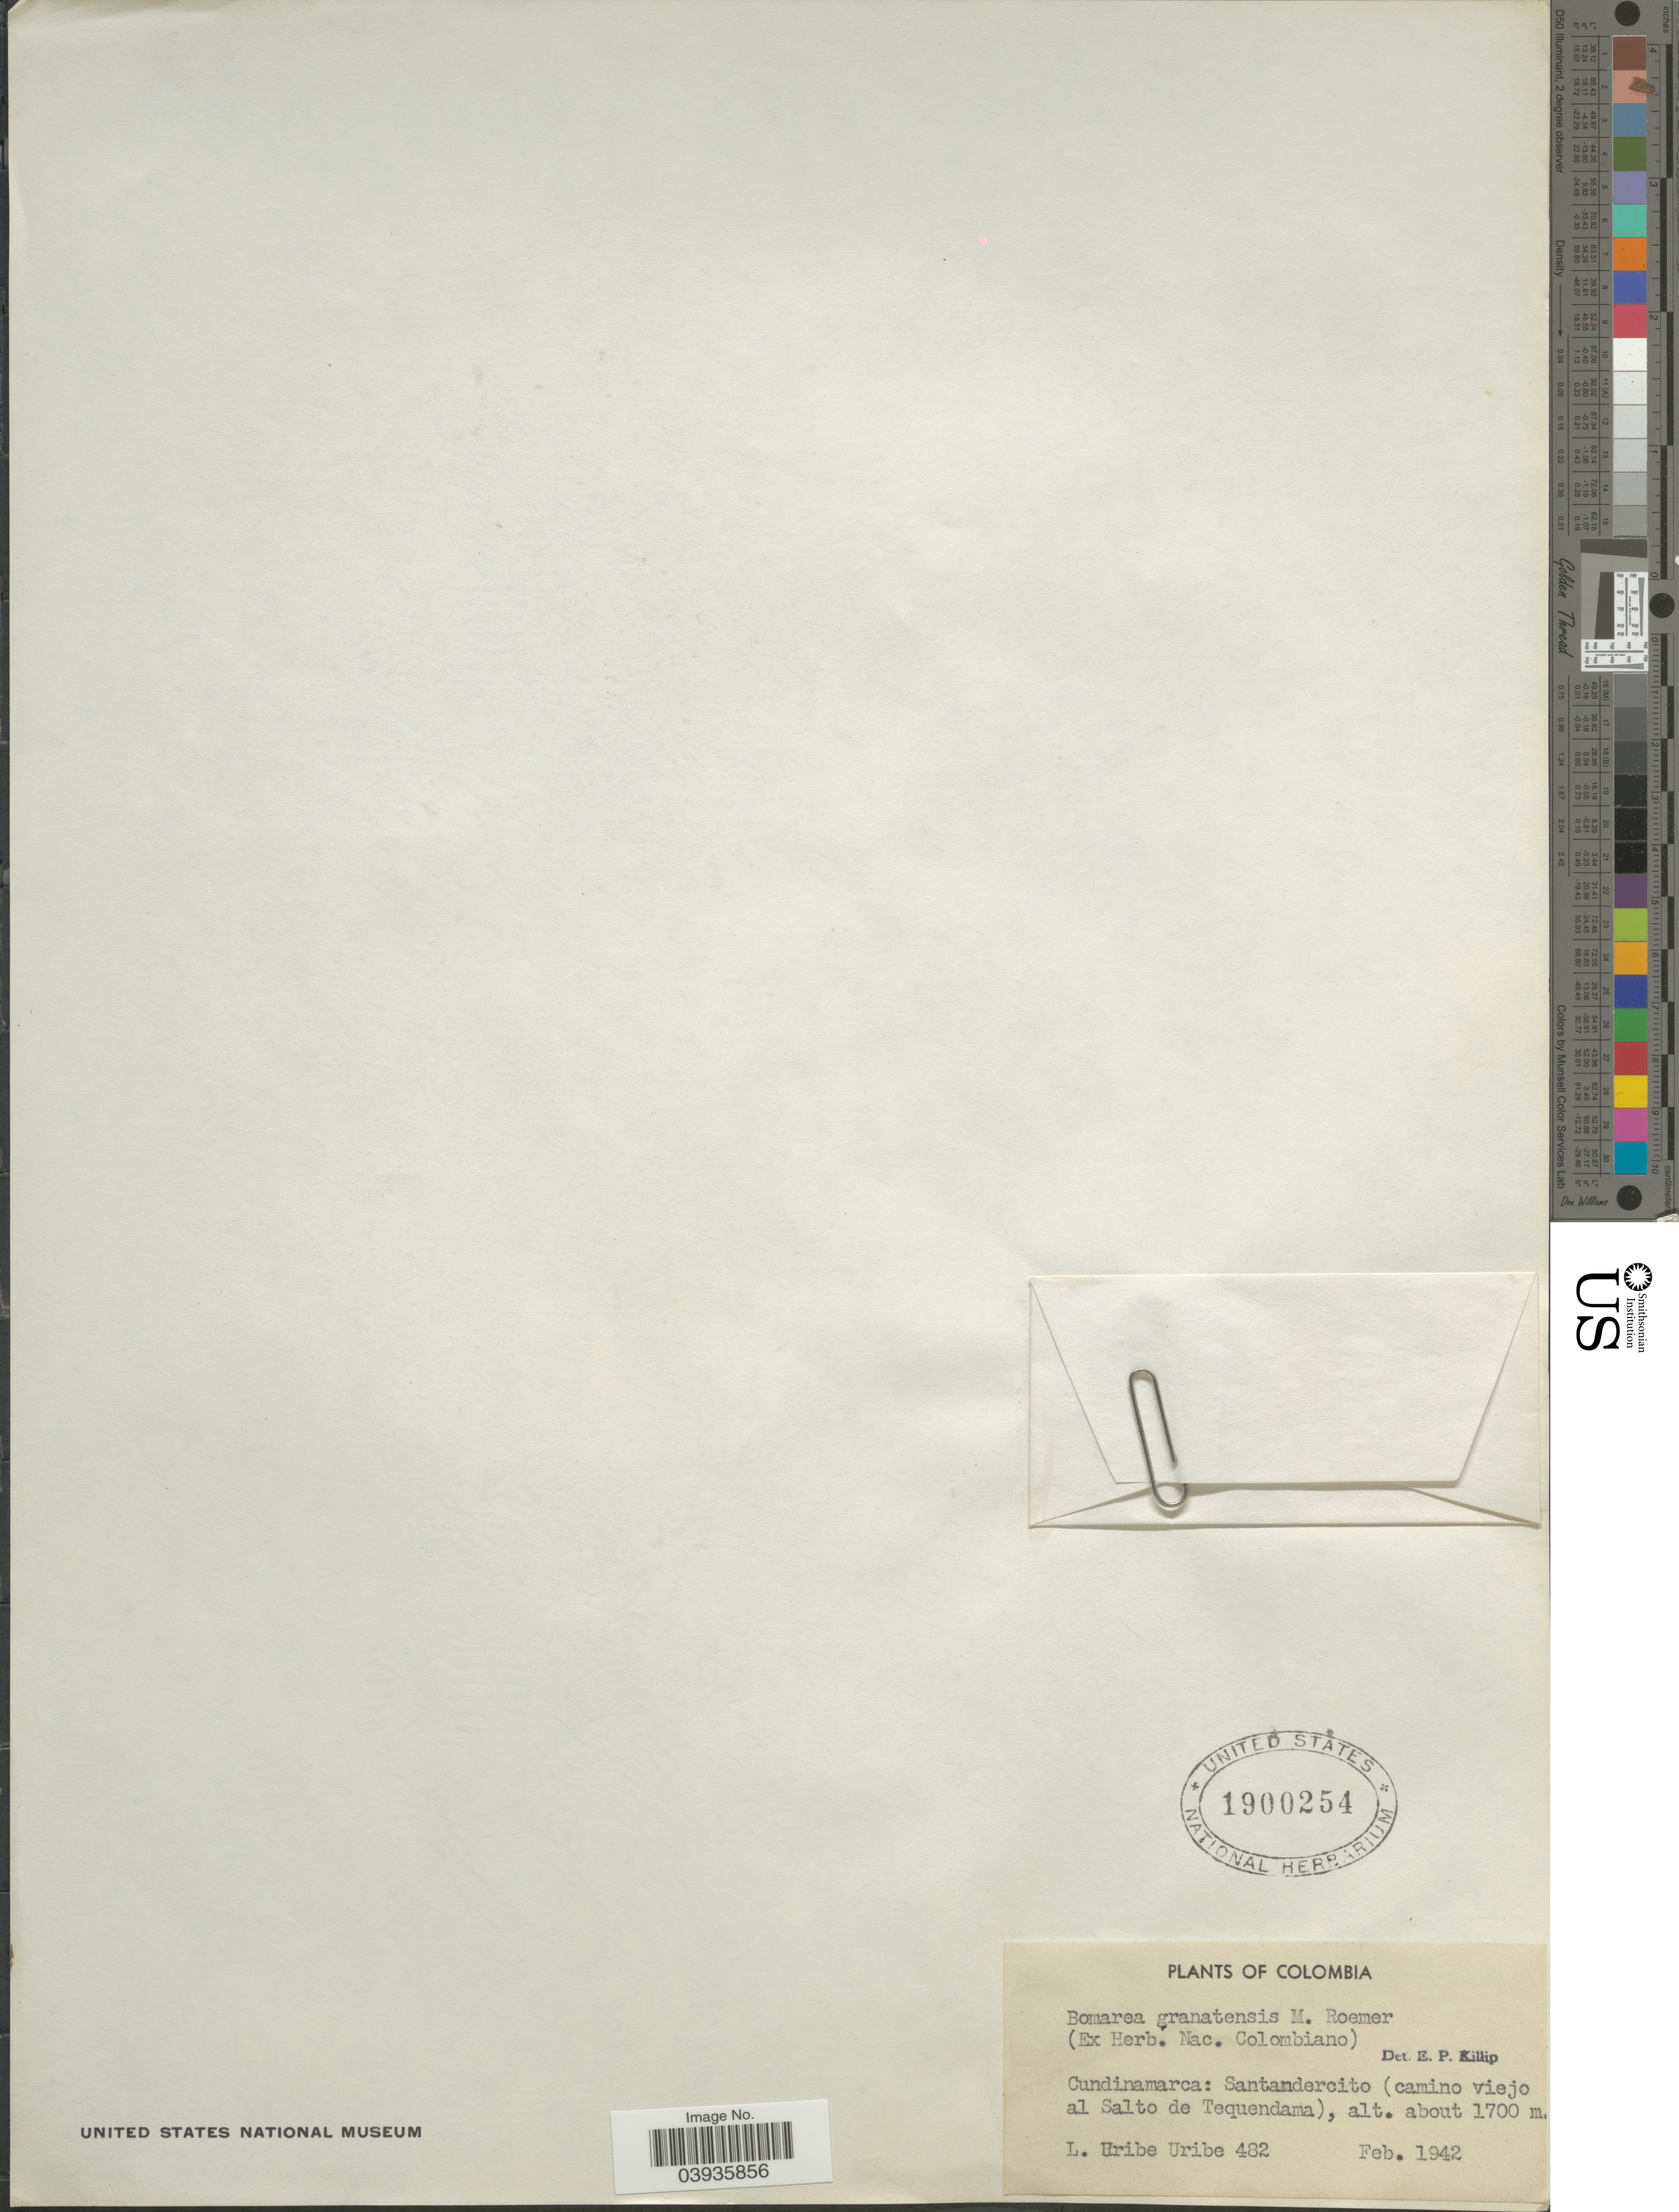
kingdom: Plantae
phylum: Tracheophyta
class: Liliopsida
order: Liliales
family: Alstroemeriaceae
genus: Bomarea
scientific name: Bomarea granatensis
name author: M. Roem.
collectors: L. Uribe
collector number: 482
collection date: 1942-02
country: Colombia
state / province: Cundinamarca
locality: Santandercito (camino viejo al Salto de Tequendama).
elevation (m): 1700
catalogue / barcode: US 1900254